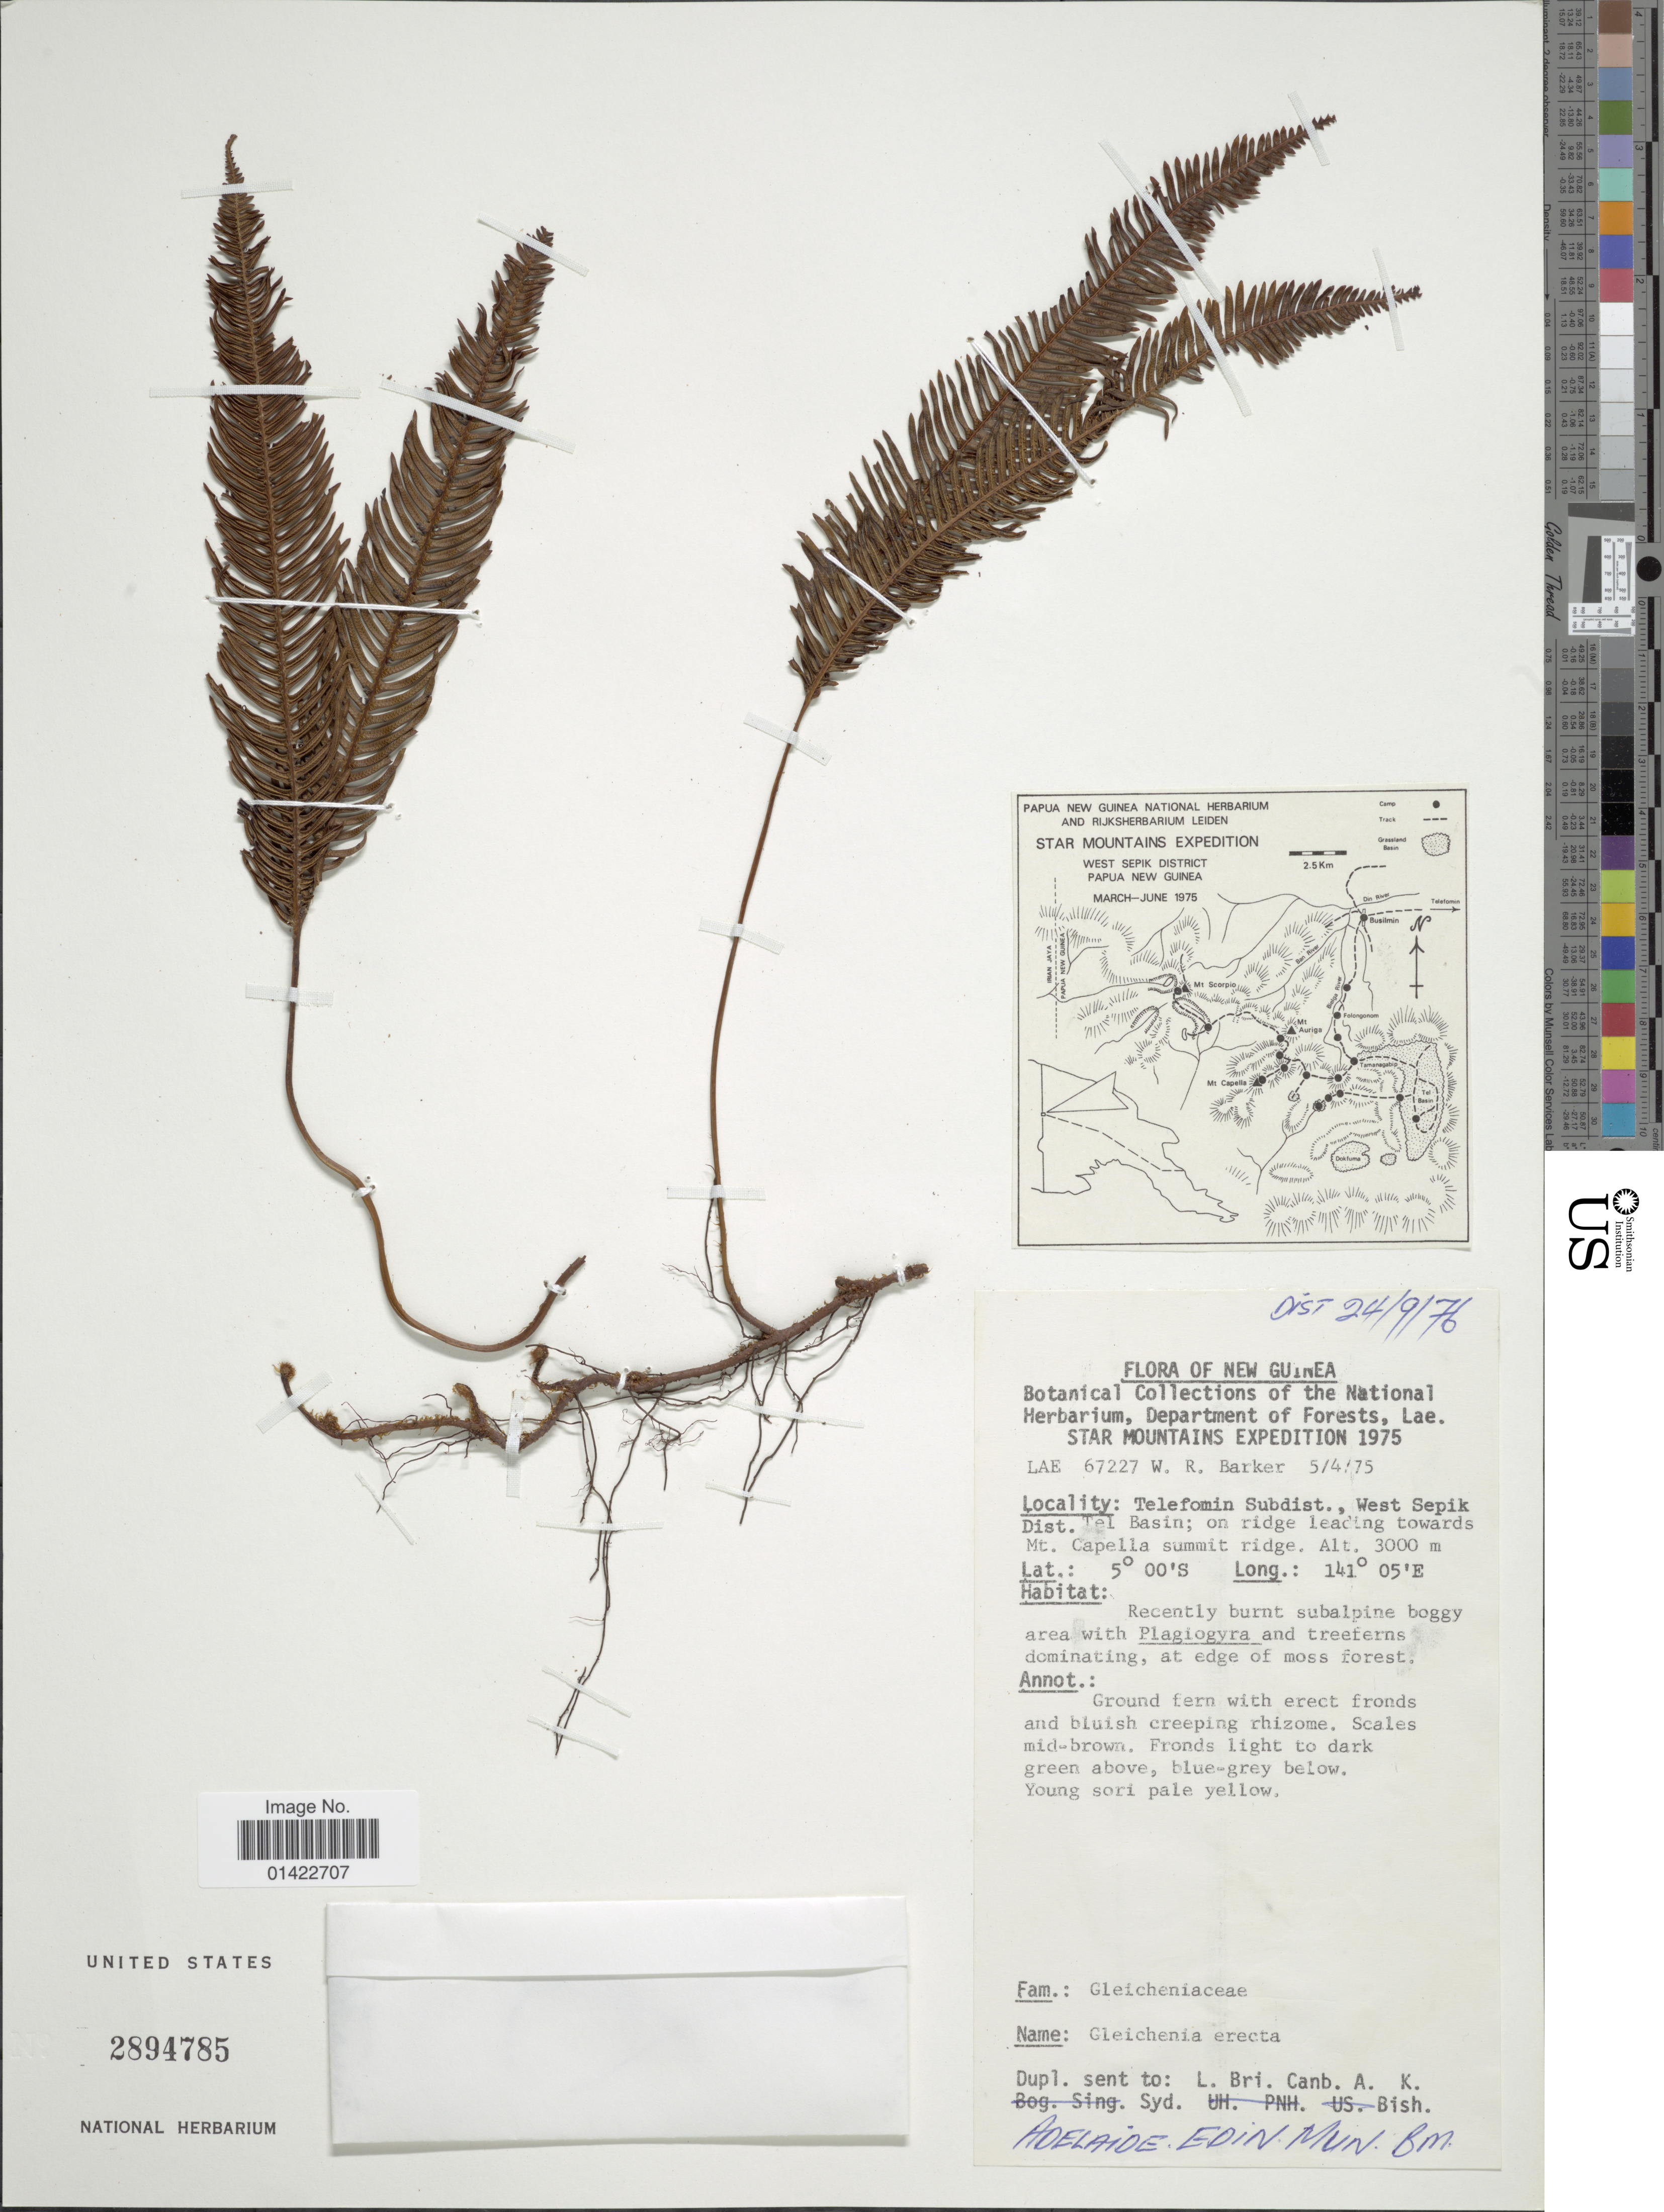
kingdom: Plantae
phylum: Tracheophyta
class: Polypodiopsida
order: Gleicheniales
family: Gleicheniaceae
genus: Sticherus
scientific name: Sticherus erectus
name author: (C. Chr.) Copel.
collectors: W. R. Barker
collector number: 67227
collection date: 1975-04-05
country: Papua New Guinea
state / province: Sandaun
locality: Star Mountains expedition. Telefomin Subdist., West Sepik Dist. Tel Basin; on ridge leading towards Mt. Capella summit ridge.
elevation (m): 3000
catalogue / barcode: US 2894785